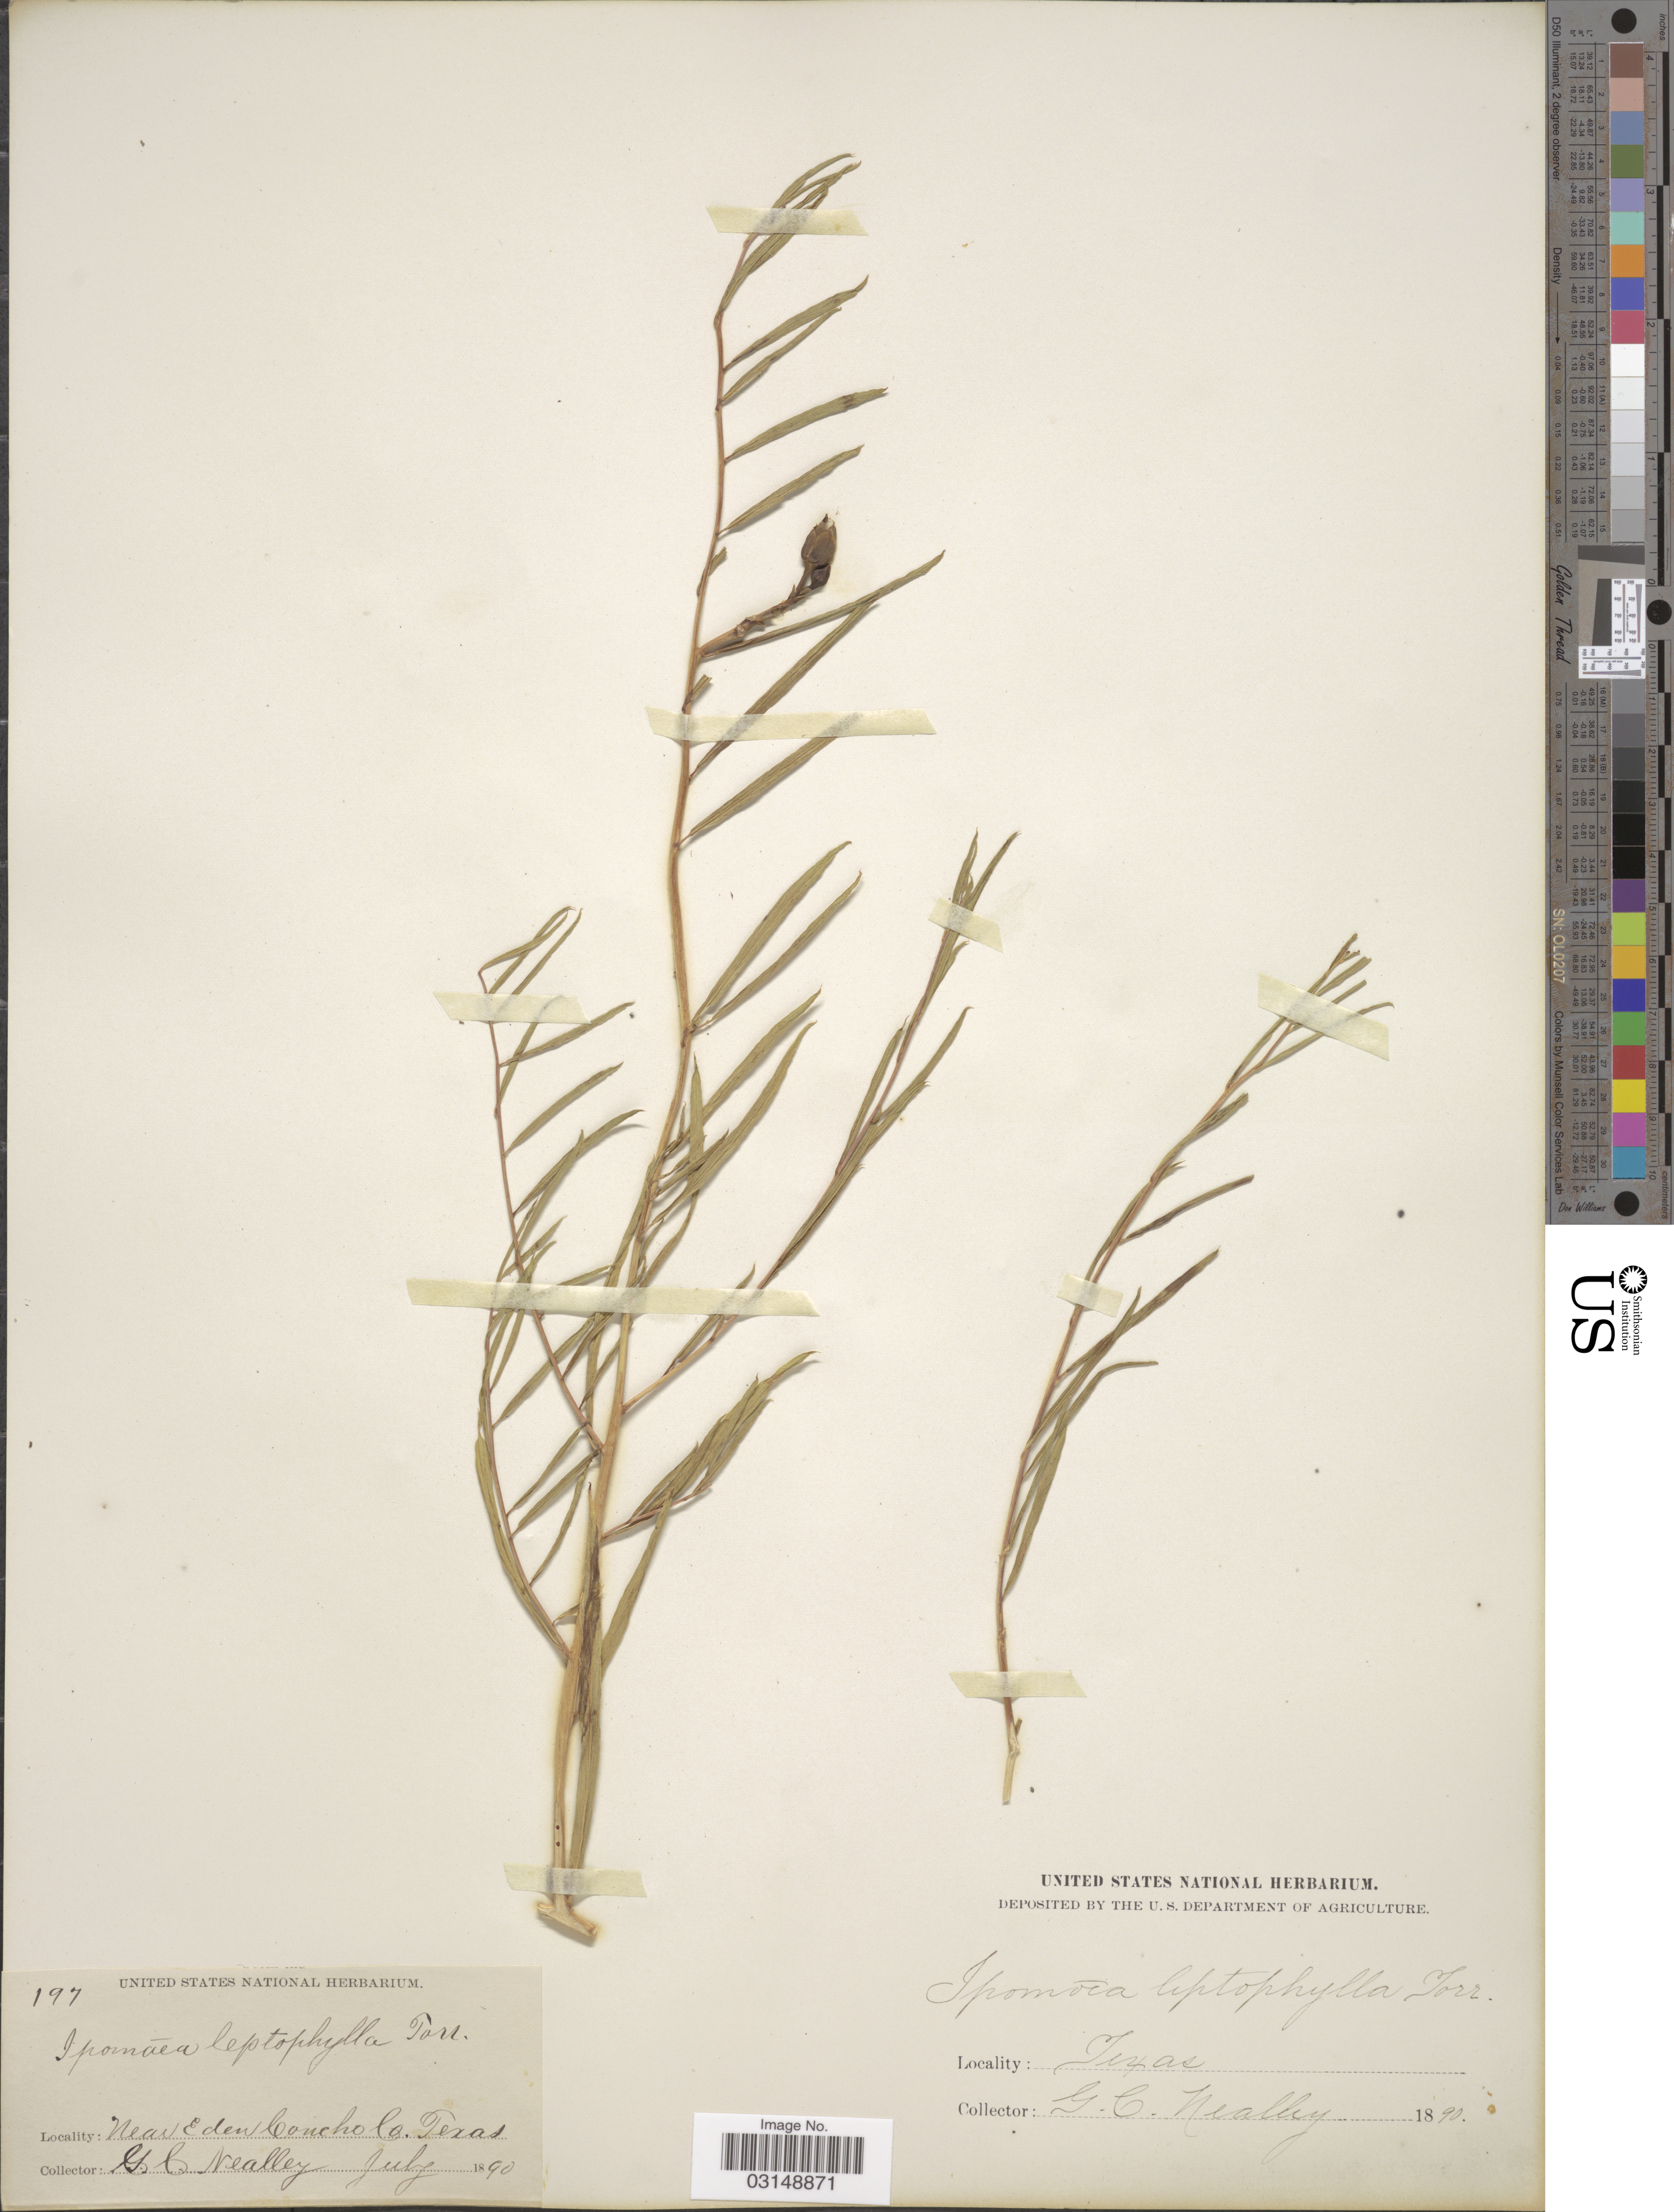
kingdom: Plantae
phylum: Tracheophyta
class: Magnoliopsida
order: Solanales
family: Convolvulaceae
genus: Ipomoea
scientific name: Ipomoea leptophylla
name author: Torr.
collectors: G. C. Nealley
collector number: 197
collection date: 1890-07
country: United States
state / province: Texas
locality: Near Eden Concho Co.